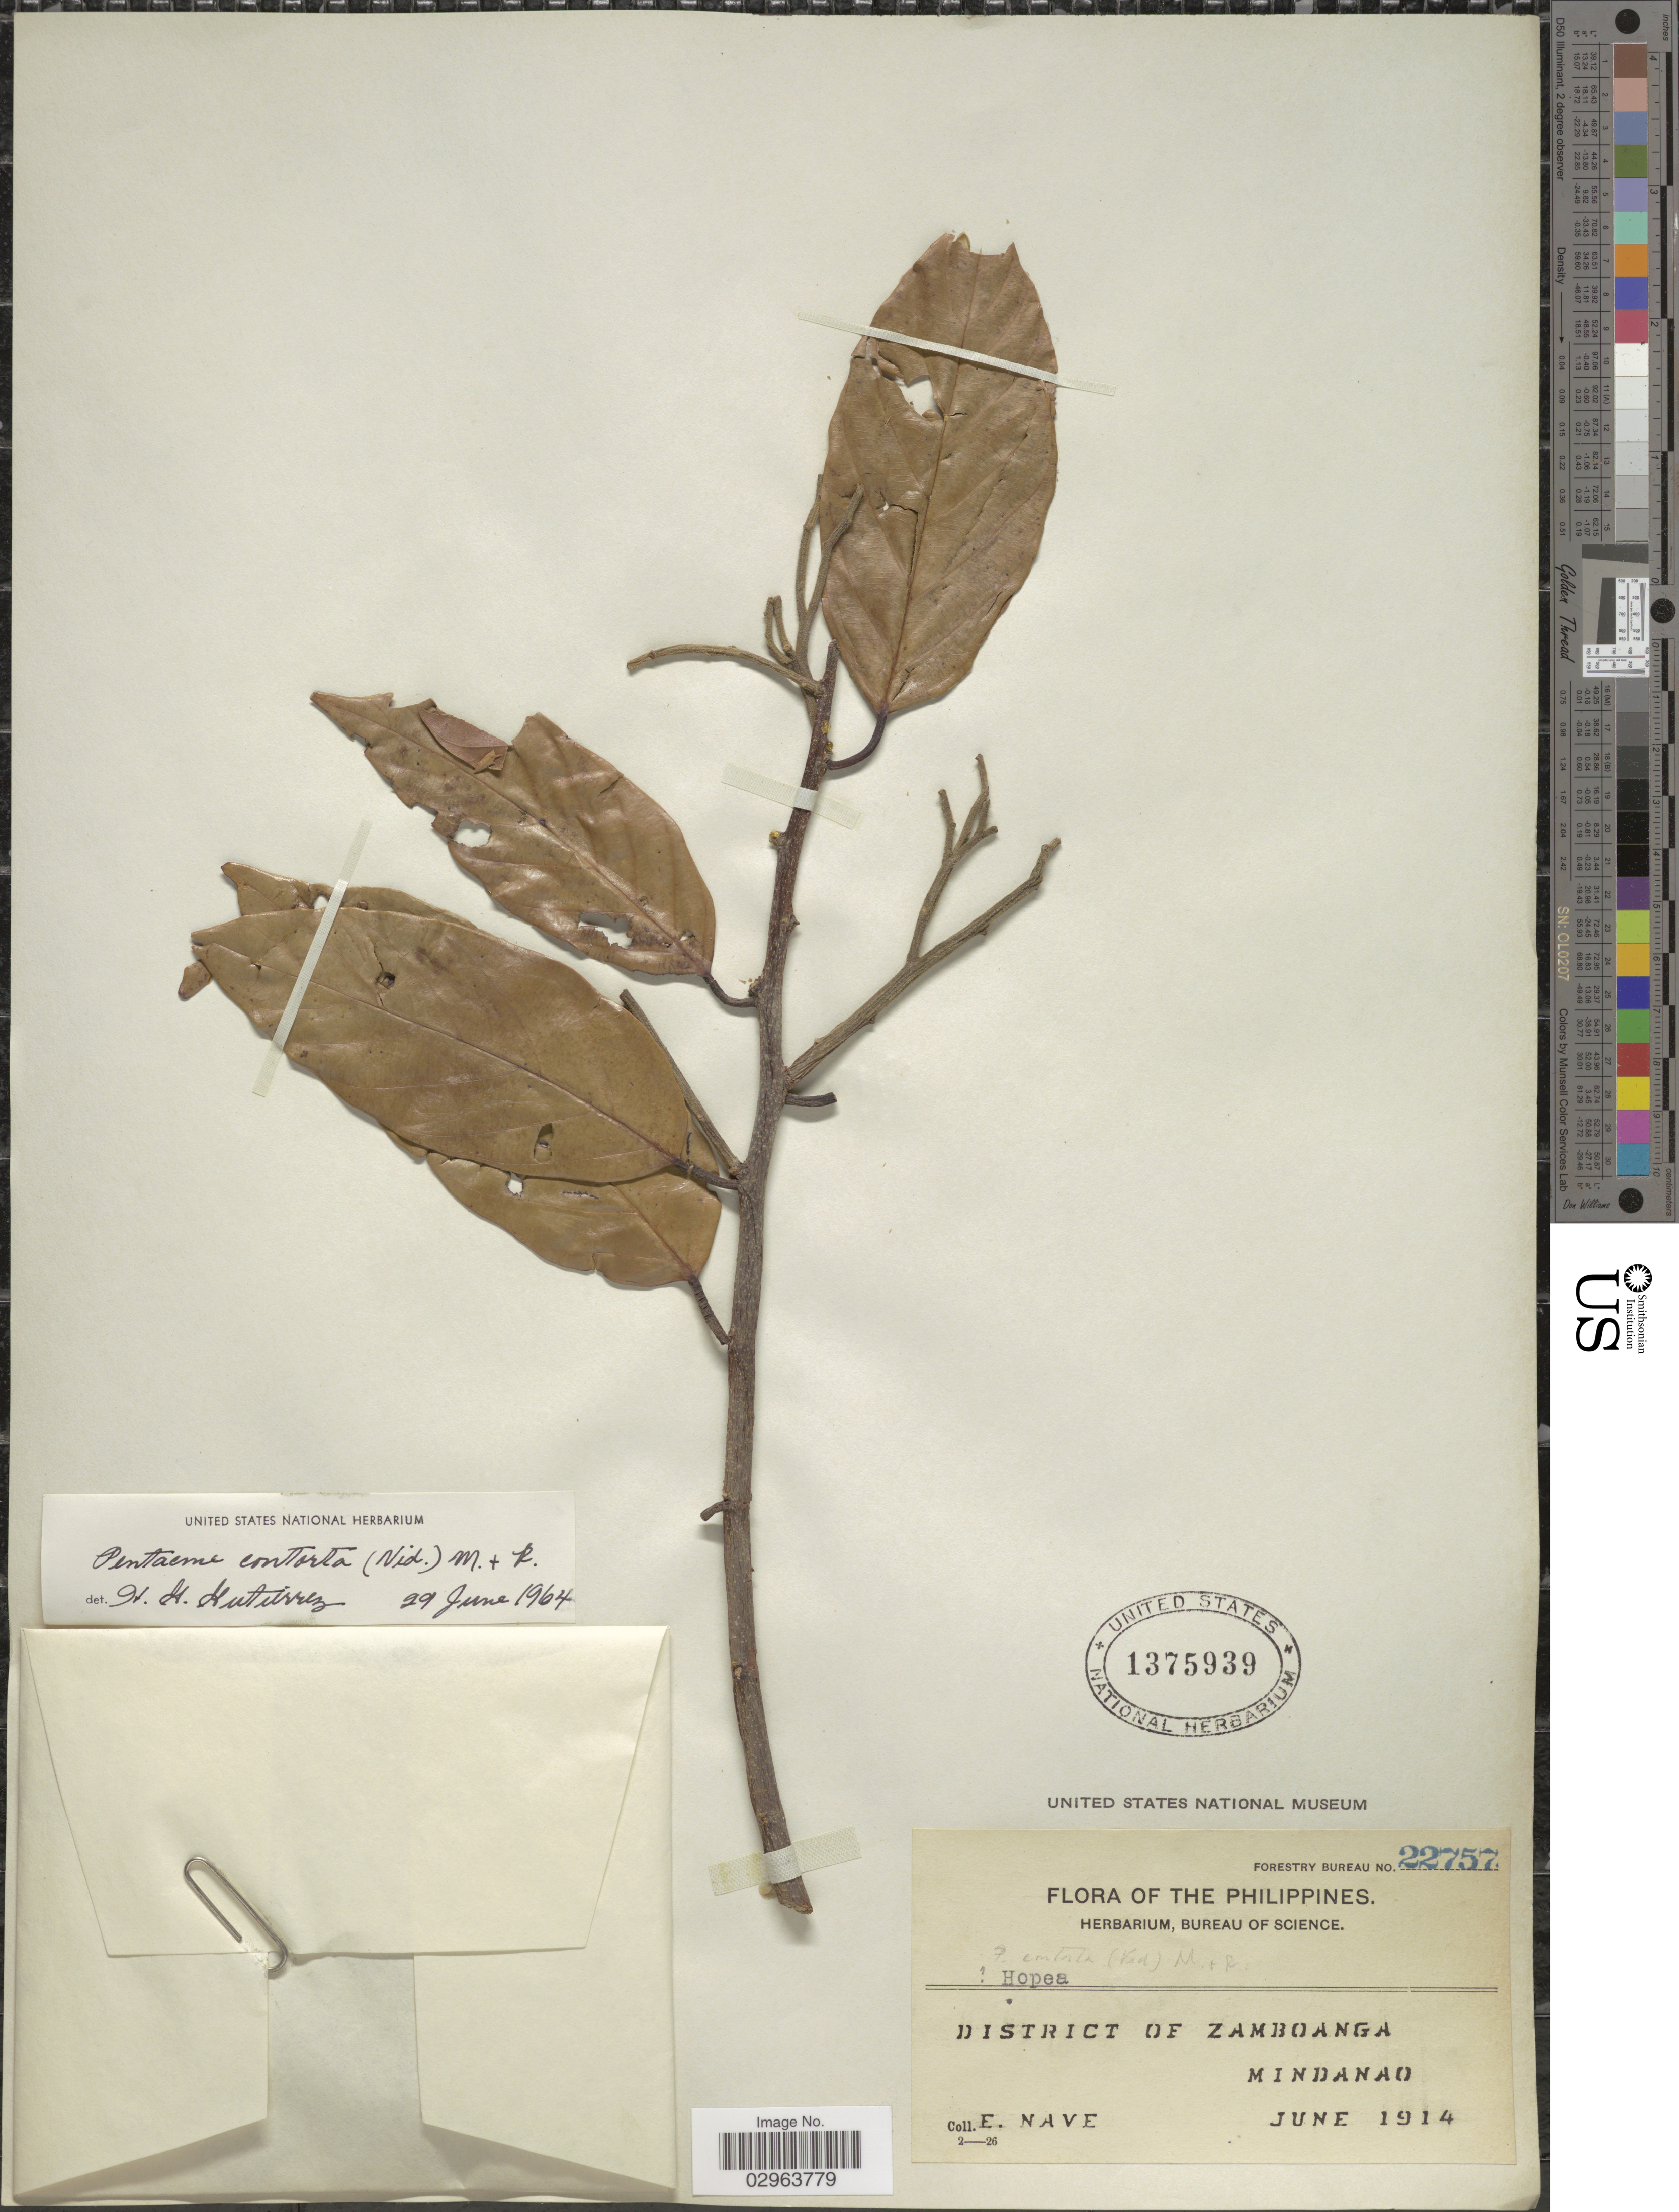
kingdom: Plantae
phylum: Tracheophyta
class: Magnoliopsida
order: Malvales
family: Dipterocarpaceae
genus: Pentacme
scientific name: Pentacme contorta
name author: (S. Vidal) Merr. & Rolfe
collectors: E. Nave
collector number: Forestry Bureau 22757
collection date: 1914-06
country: Philippines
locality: District of Zamboanga Mindanao.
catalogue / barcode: US 1375939